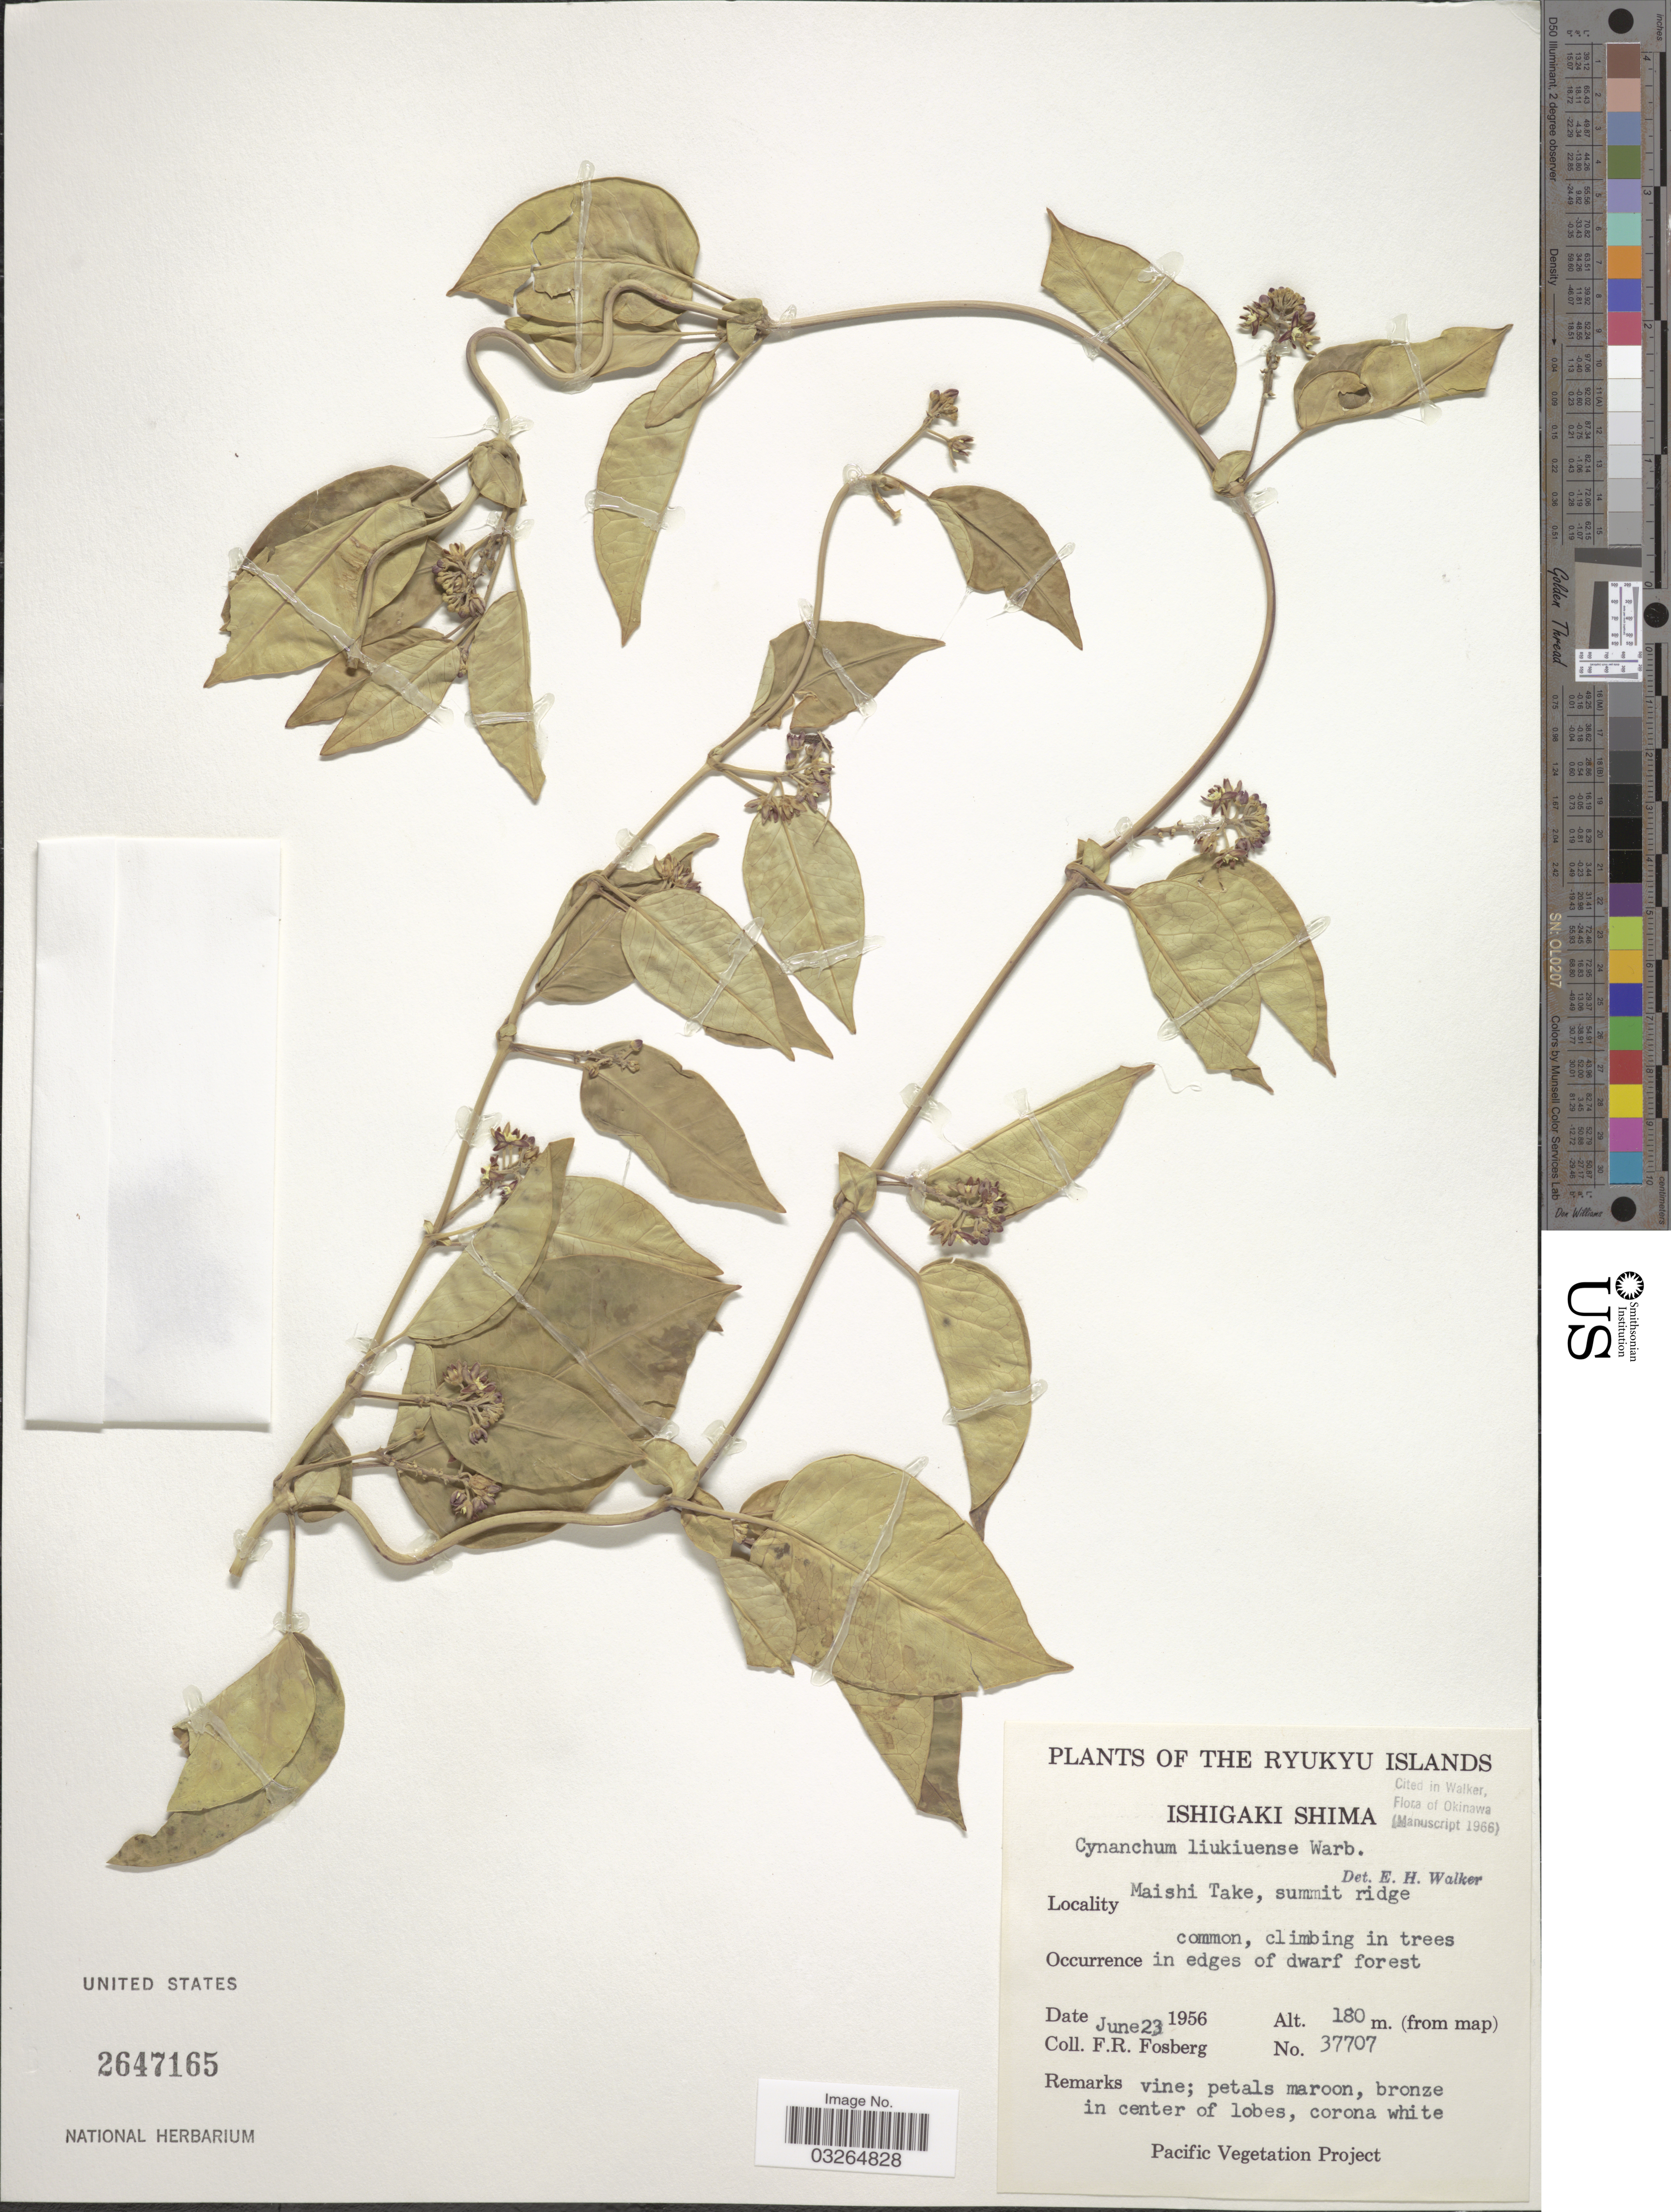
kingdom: Plantae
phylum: Tracheophyta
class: Magnoliopsida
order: Gentianales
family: Apocynaceae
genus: Cynanchum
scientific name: Cynanchum liukiuense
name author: Warb.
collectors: F. R. Fosberg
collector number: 37707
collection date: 1956-06-23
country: Japan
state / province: Okinawa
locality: Ryukyu Islands. Ishigaki Shima. Maishi Take, summit ridge.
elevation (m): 180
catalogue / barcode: US 2647165